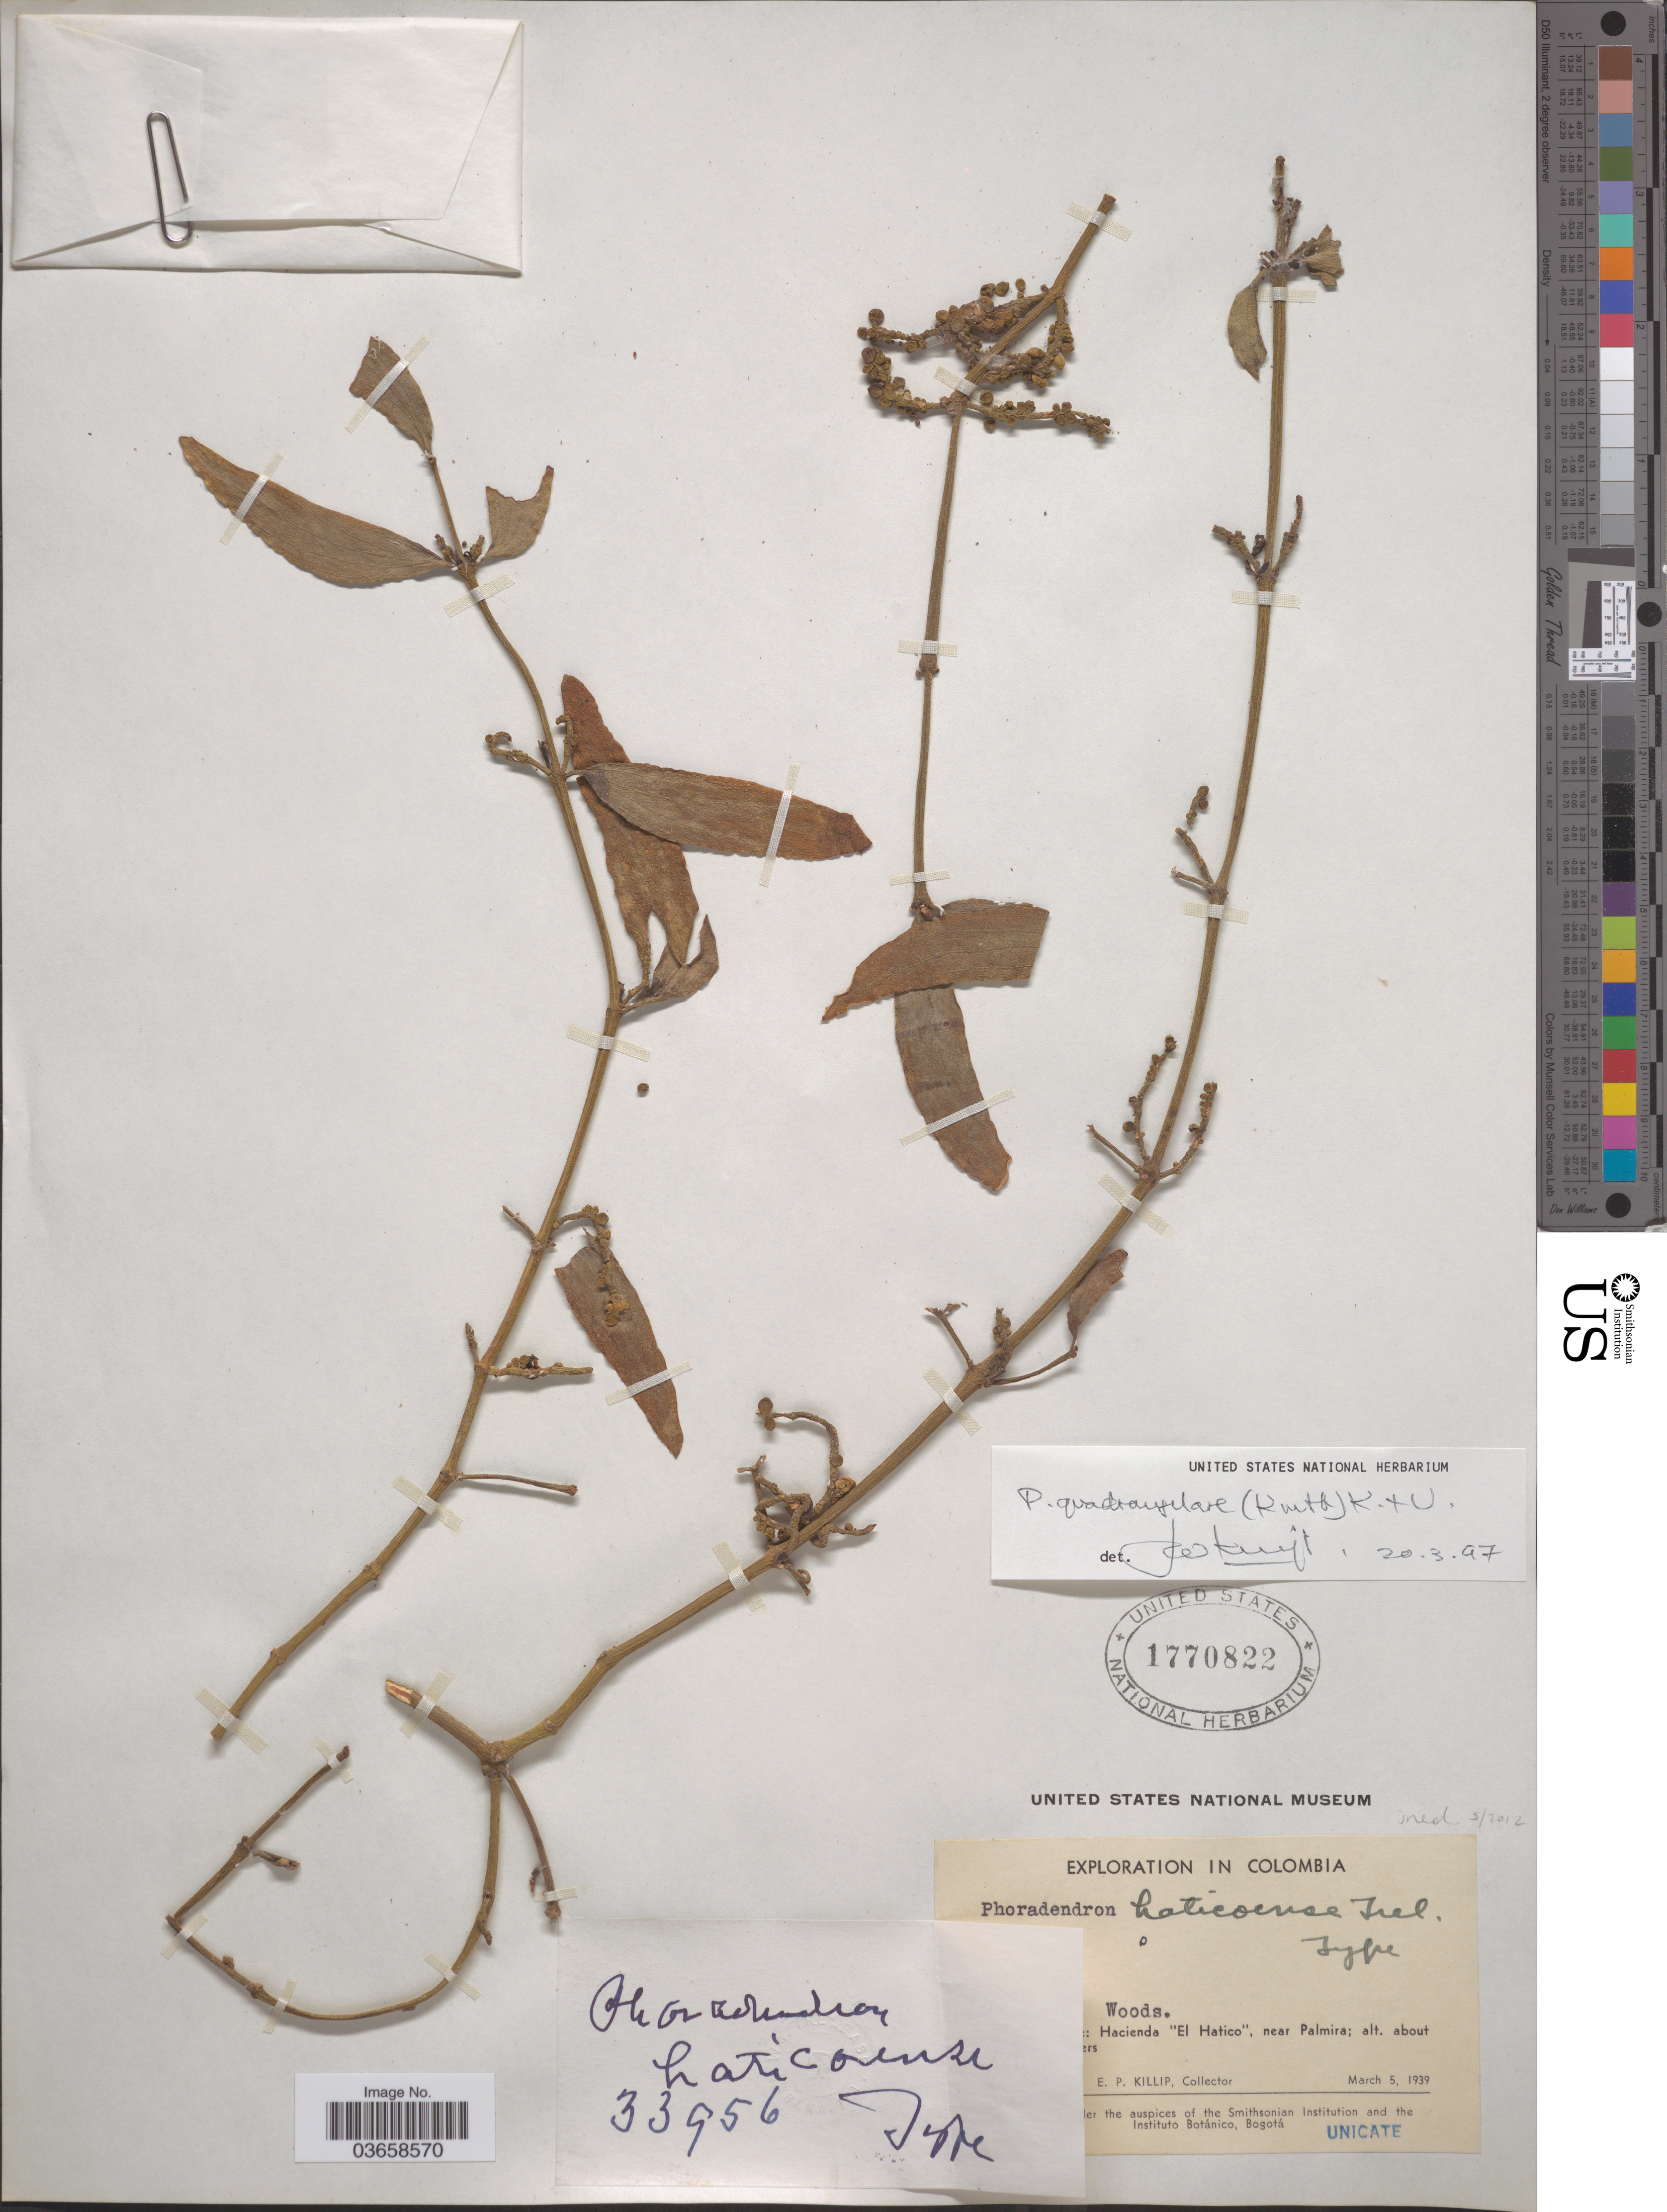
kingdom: Plantae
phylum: Tracheophyta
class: Magnoliopsida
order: Santalales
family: Viscaceae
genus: Phoradendron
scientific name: Phoradendron quadrangulare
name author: (Kunth) Griseb.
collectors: E. P. Killip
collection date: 1939-03-05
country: Colombia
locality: [illegible text] Hacienda "El Hatico", near Palmira.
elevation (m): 1200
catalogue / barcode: US 1770822